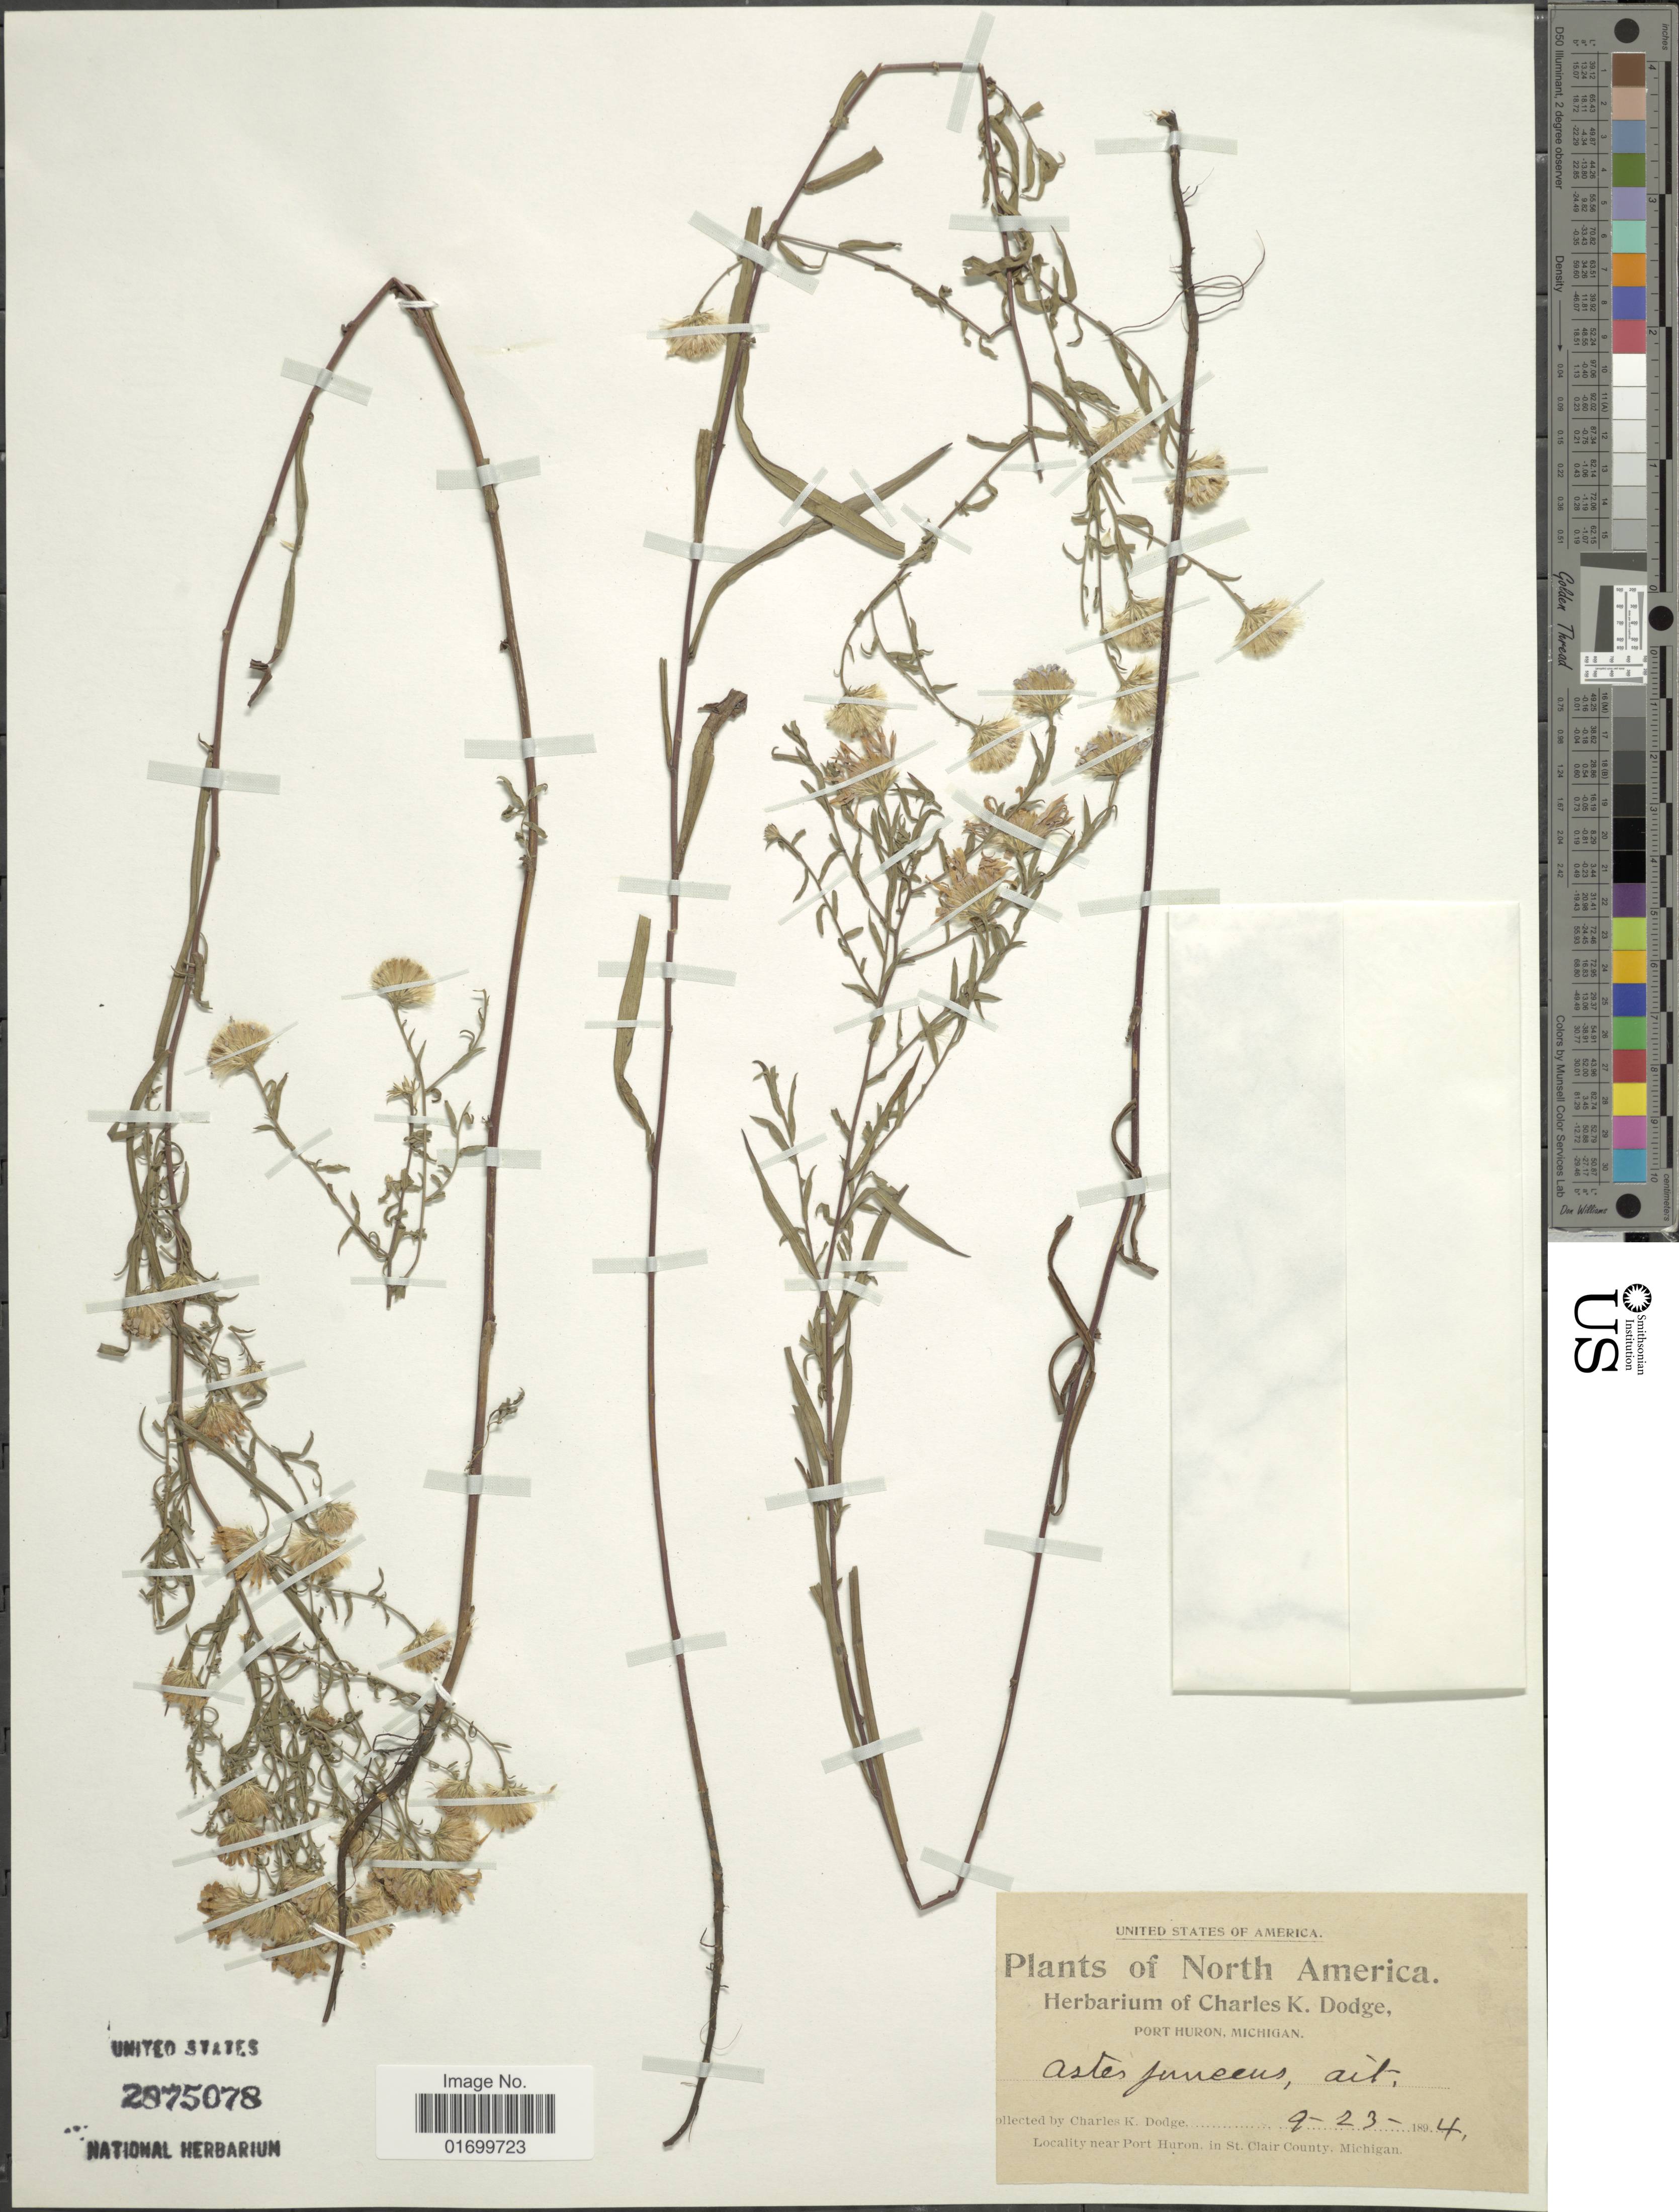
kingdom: Plantae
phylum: Tracheophyta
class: Magnoliopsida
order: Asterales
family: Asteraceae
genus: Symphyotrichum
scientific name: Symphyotrichum boreale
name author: (Torr. & A. Gray) Á. Löve & D. Löve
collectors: C. K. Dodge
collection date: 1894-09-23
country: United States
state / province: Michigan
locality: Port Huron, near port Huron, in St. Clair County.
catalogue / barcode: US 2875078